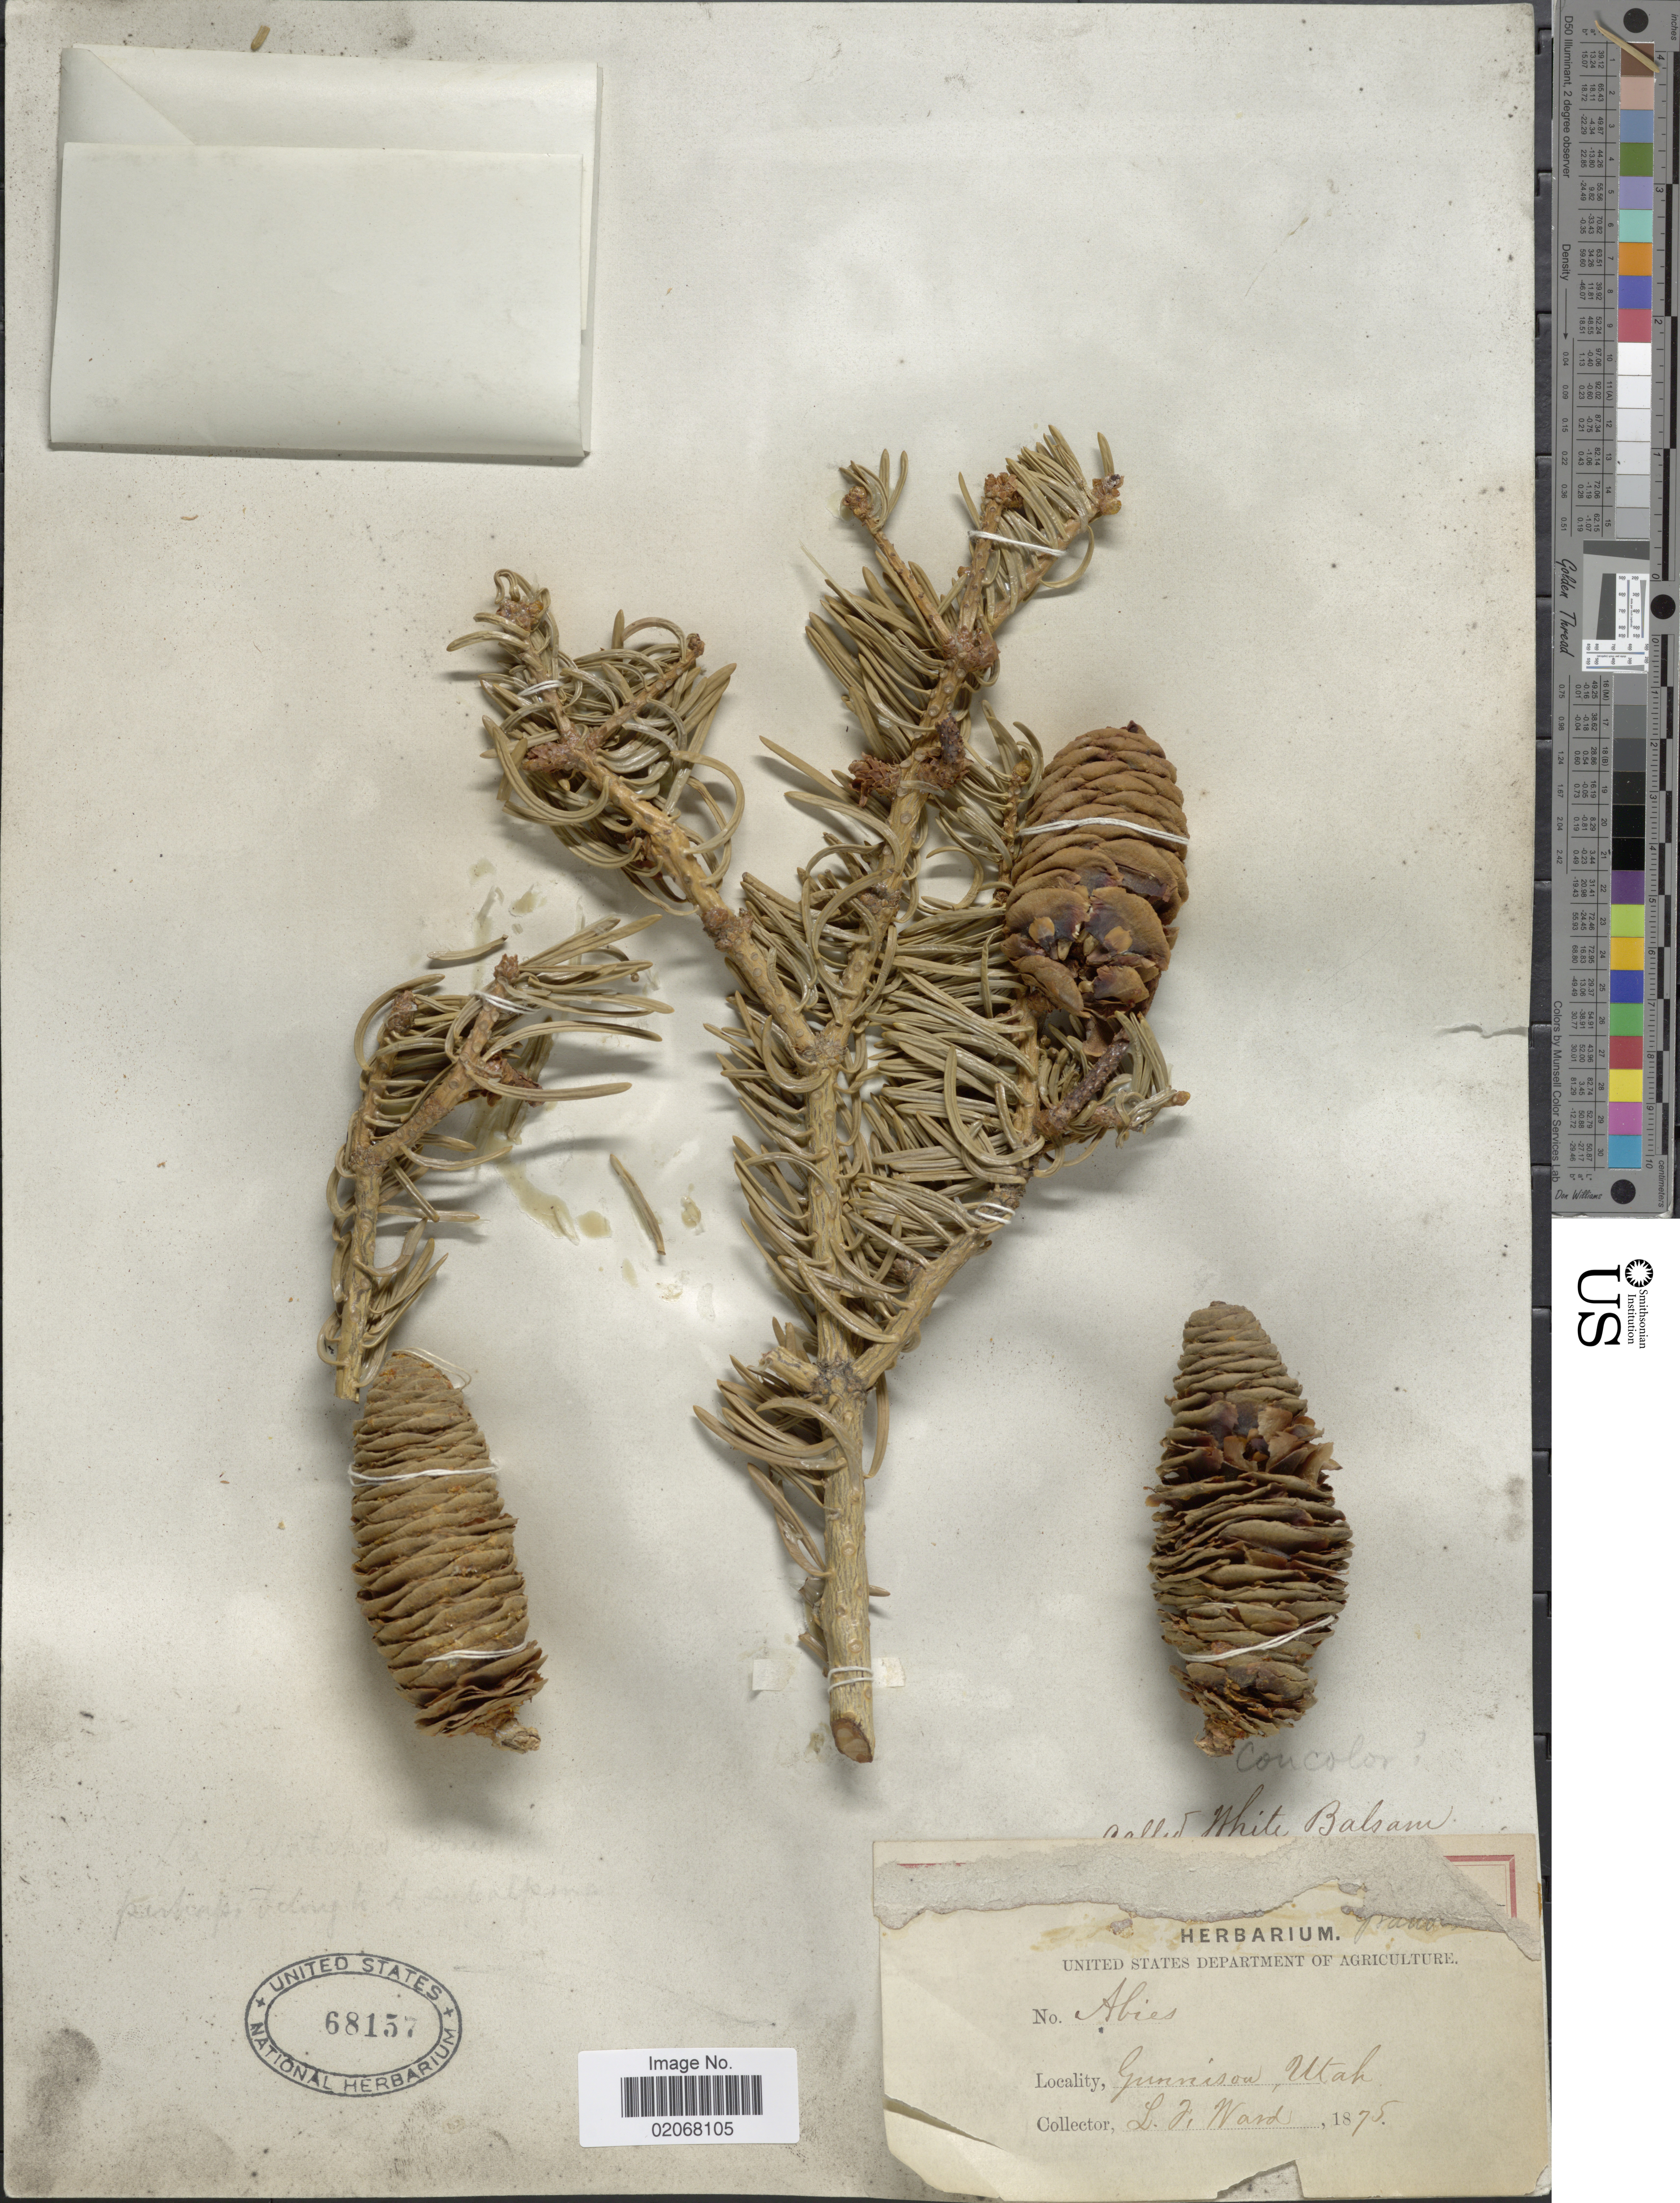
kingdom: Plantae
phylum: Tracheophyta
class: Pinopsida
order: Pinales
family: Pinaceae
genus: Abies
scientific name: Abies concolor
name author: (Gordon & Glend.) Lindl. ex Hildebr.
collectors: L. Ward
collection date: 1875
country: United States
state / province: Utah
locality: Gunnison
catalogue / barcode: US 68157